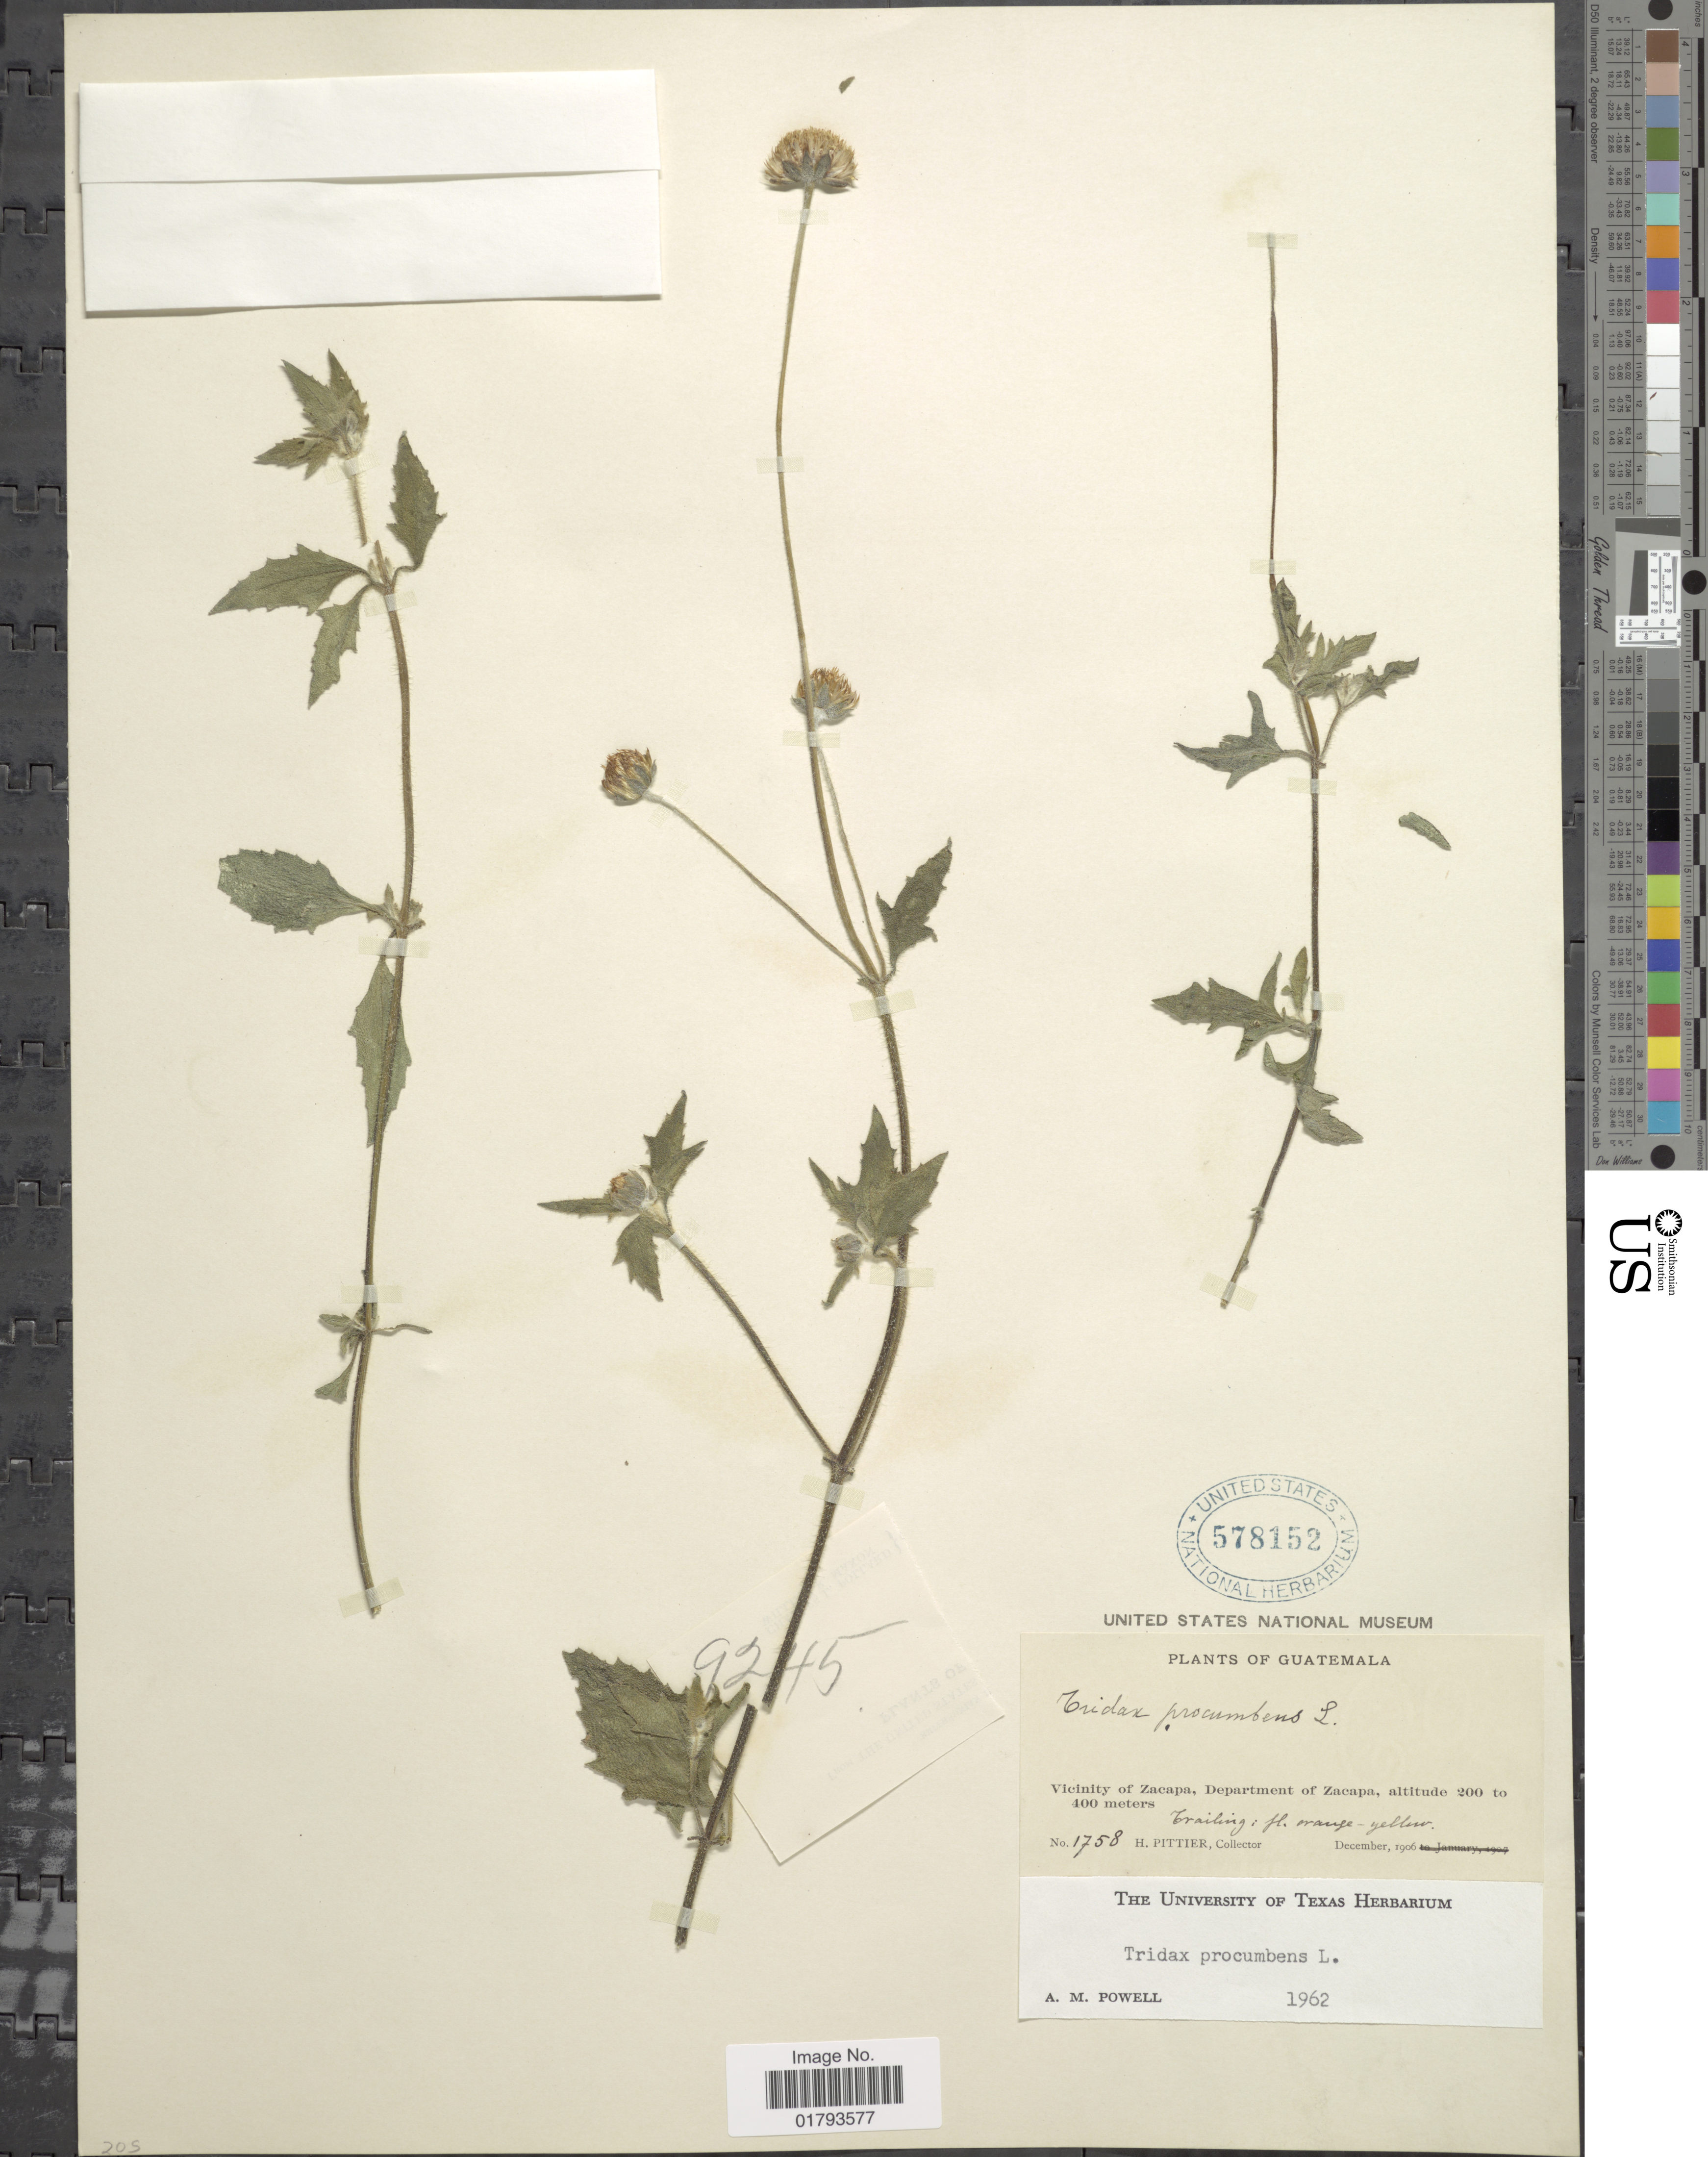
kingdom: Plantae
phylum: Tracheophyta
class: Magnoliopsida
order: Asterales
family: Asteraceae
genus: Tridax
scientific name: Tridax procumbens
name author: L.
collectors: H. F. Pittier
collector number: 1758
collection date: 1906-12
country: Guatemala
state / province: Zacapa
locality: Vicinity of Zacapa, Department of Zacapa.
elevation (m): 200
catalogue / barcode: US 578152